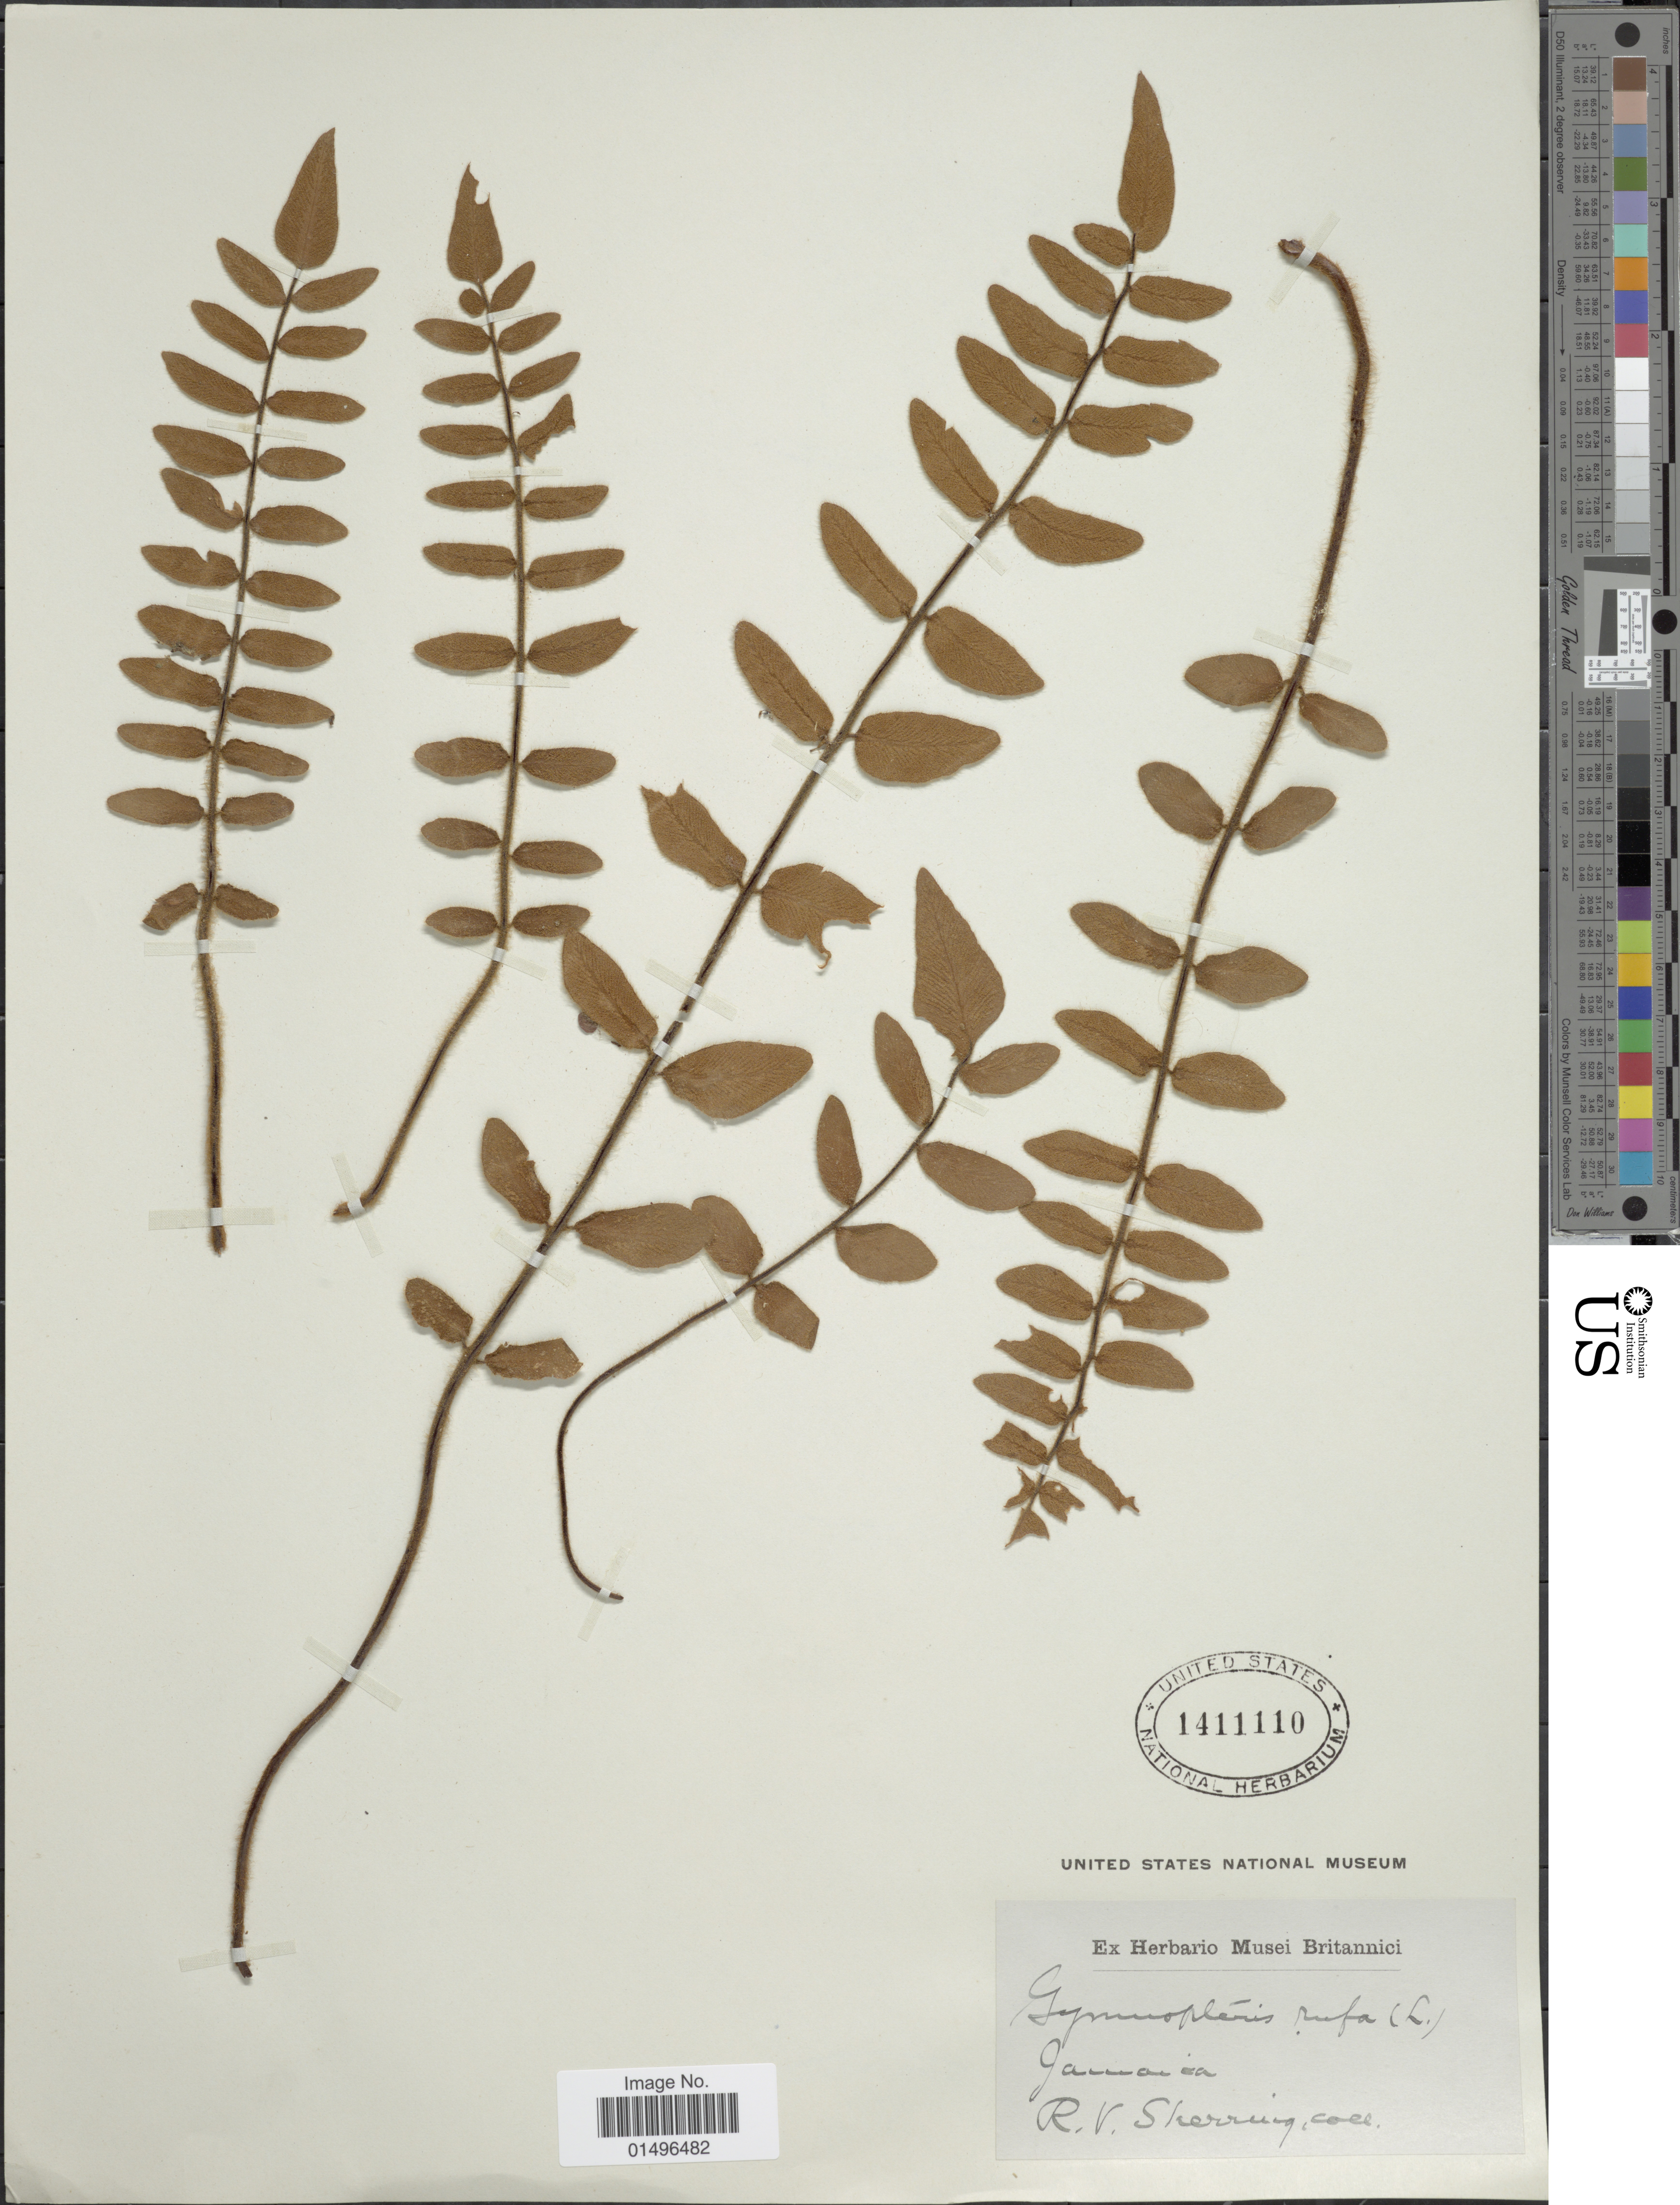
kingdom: Plantae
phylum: Tracheophyta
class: Polypodiopsida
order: Polypodiales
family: Pteridaceae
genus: Hemionitis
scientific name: Hemionitis rufa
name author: (L.) Sw.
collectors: R. Sherring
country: Jamaica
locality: Jamaica.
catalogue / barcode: US 1411110